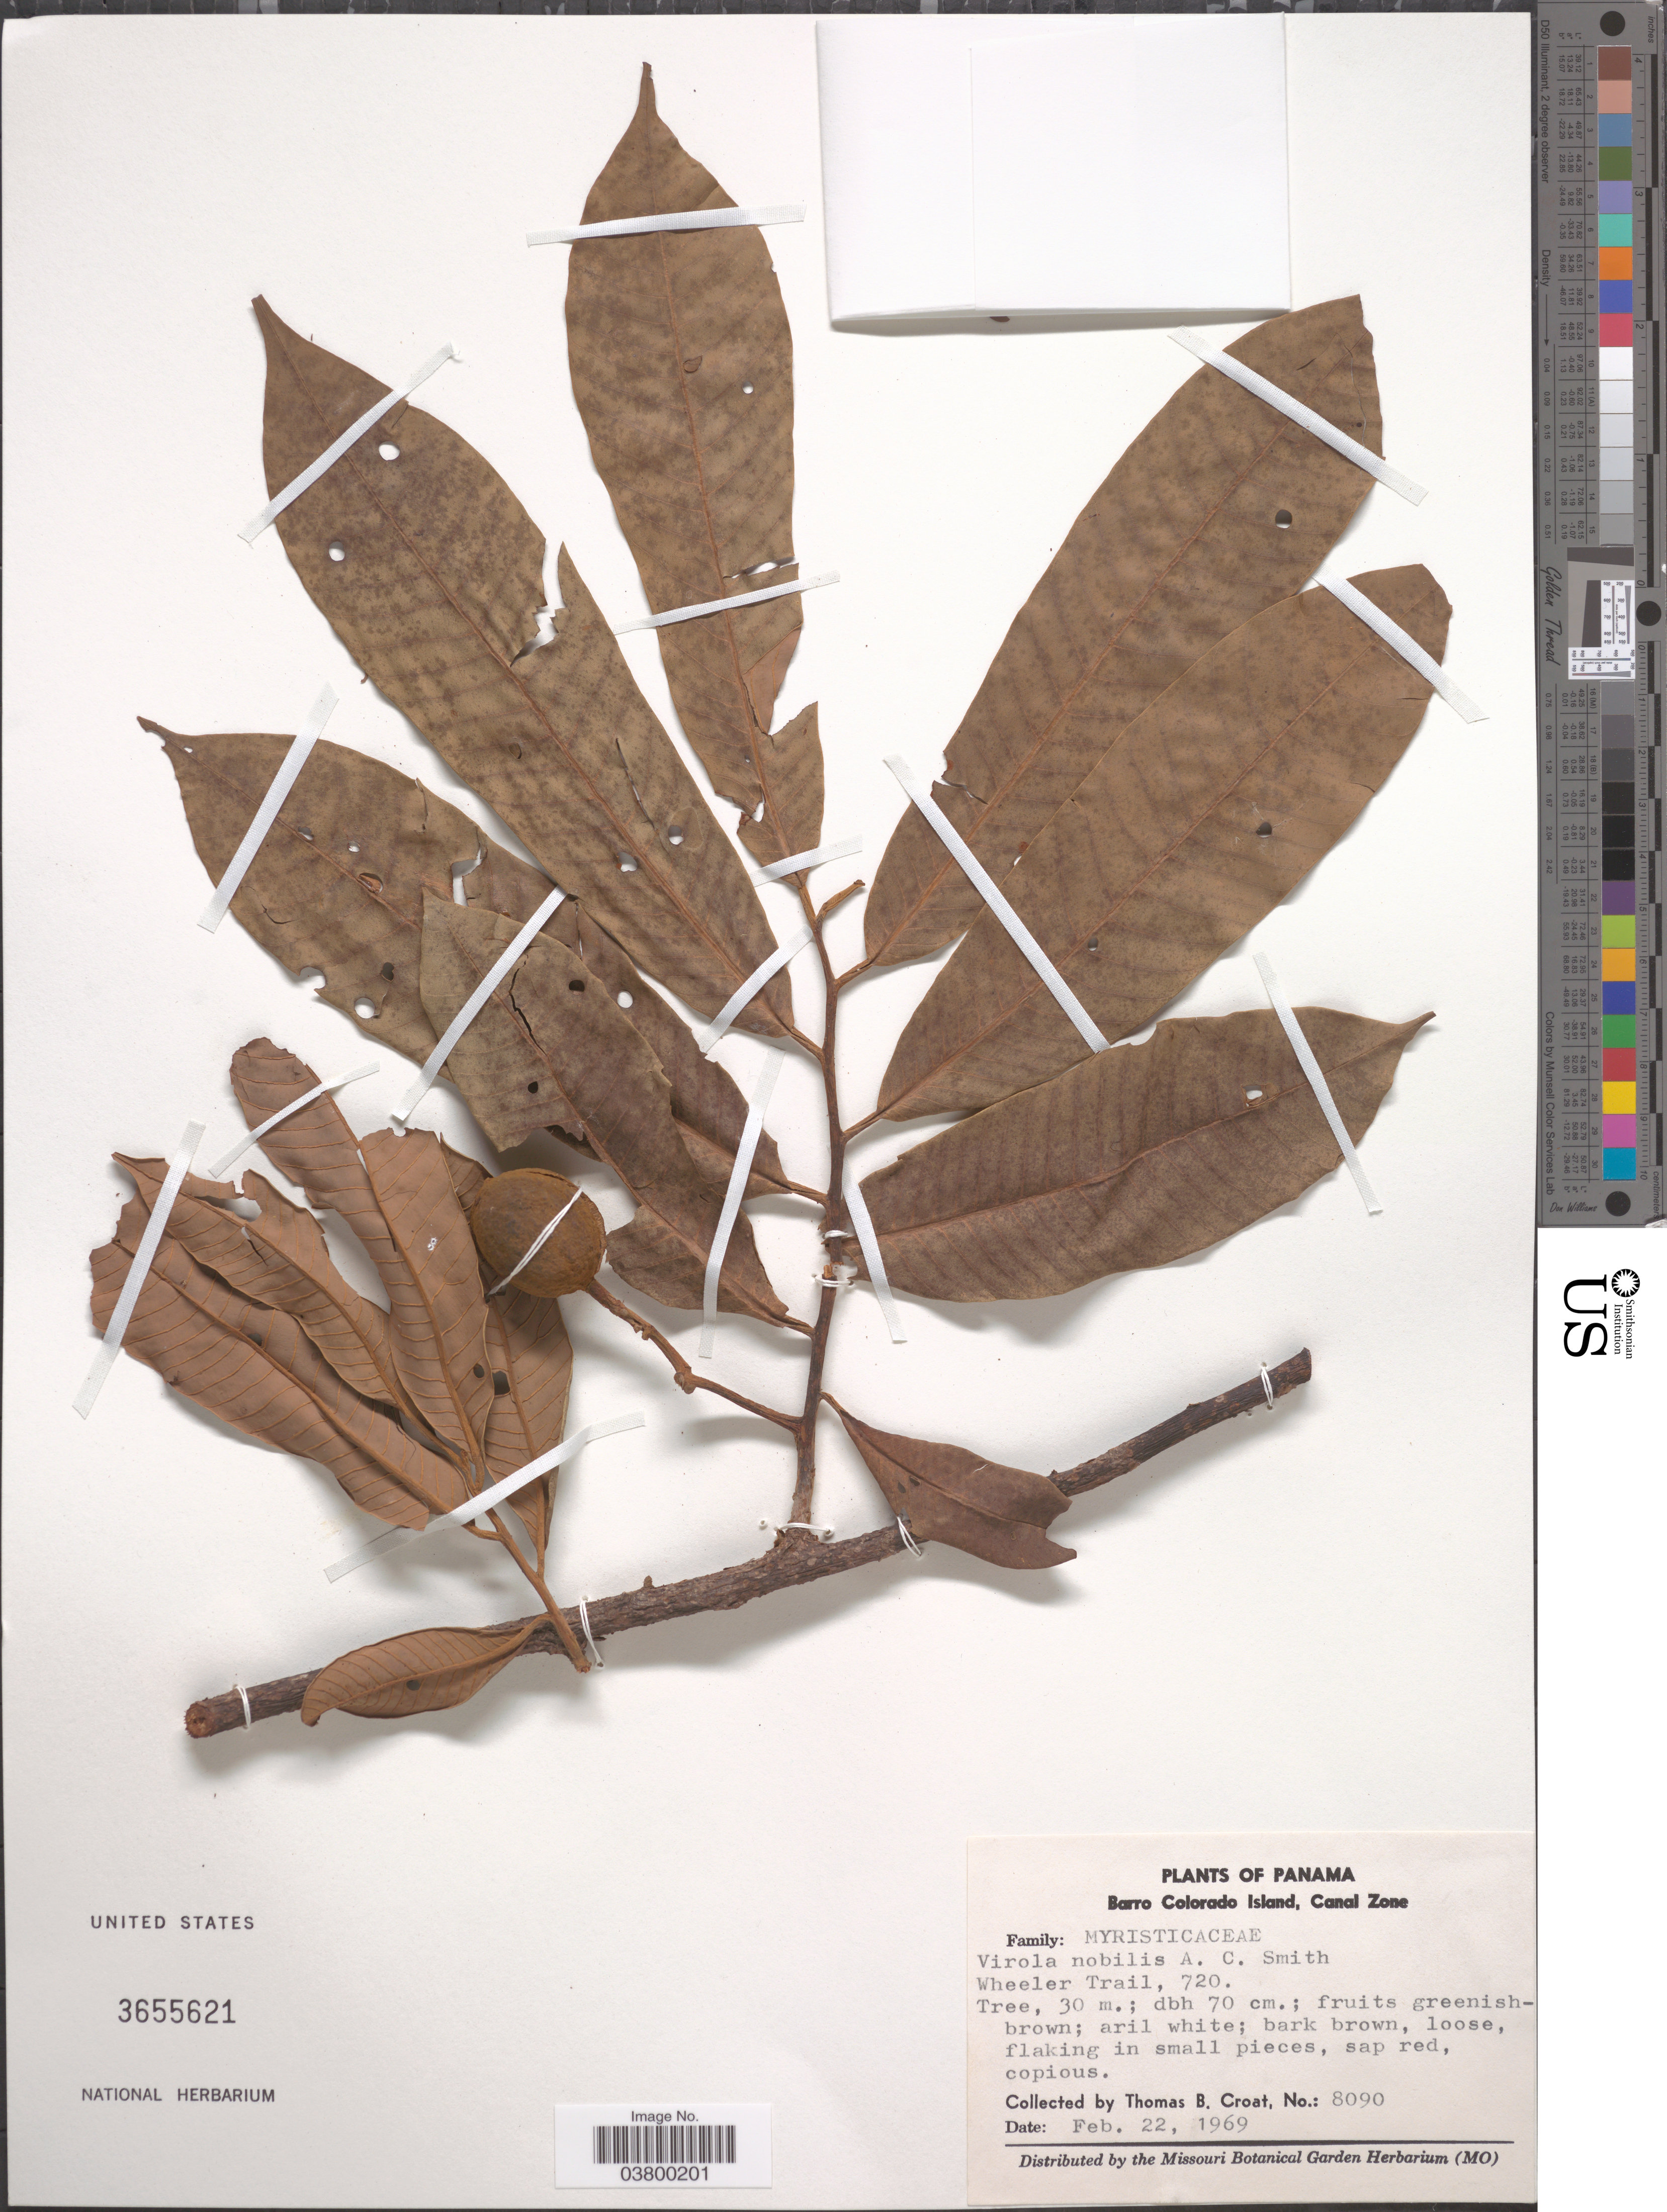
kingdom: Plantae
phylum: Tracheophyta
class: Magnoliopsida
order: Magnoliales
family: Myristicaceae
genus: Virola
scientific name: Virola nobilis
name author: A.C. Sm.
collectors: T. B. Croat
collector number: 8090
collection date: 1969-02-22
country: Panama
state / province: Panamá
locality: Barro Colorado Island, Canal Zone. Wheeler Trail.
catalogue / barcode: US 3655621